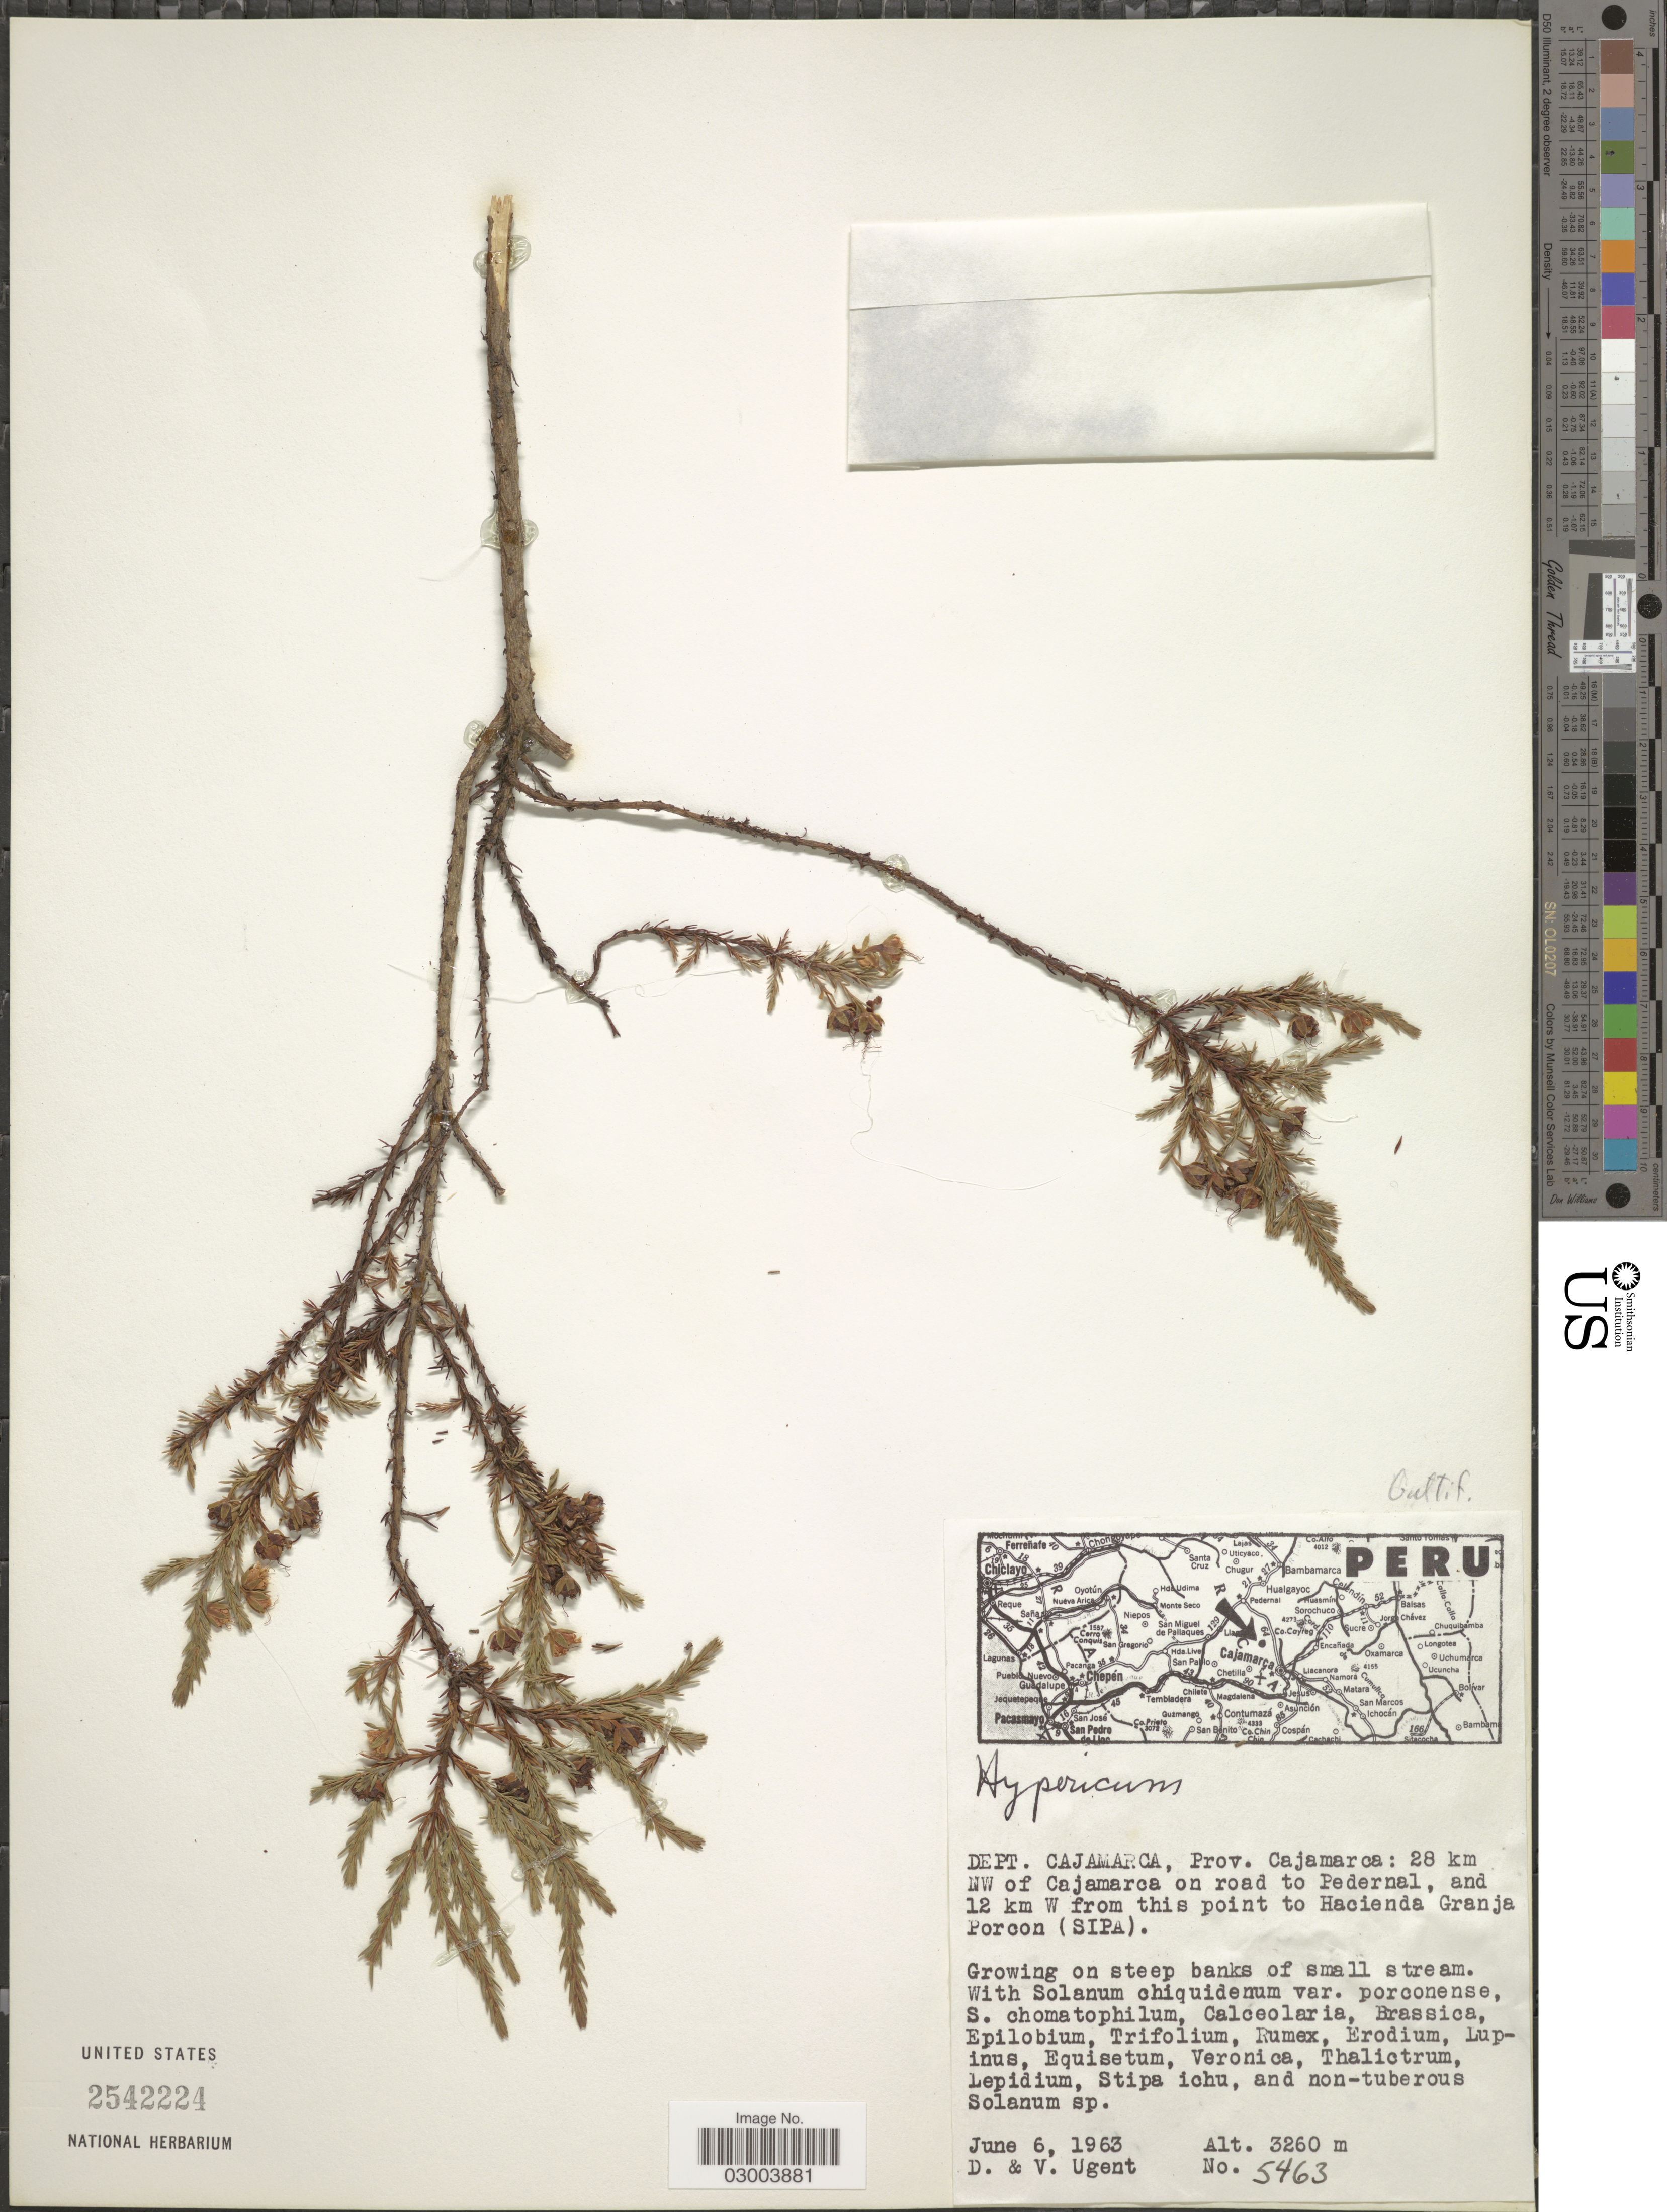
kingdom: Plantae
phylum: Tracheophyta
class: Magnoliopsida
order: Malpighiales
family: Hypericaceae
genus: Hypericum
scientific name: Hypericum laricifolium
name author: Juss.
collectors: D. Ugent & V. Ugent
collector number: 5463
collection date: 1963-06-06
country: Peru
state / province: Cajamarca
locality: Dept. Cajamarca, 28 km NW of Cajamarca on road to Pedernal, and 12 km W from this point to Hacienda Granja Porcon (SIPA).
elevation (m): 3260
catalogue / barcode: US 2542224